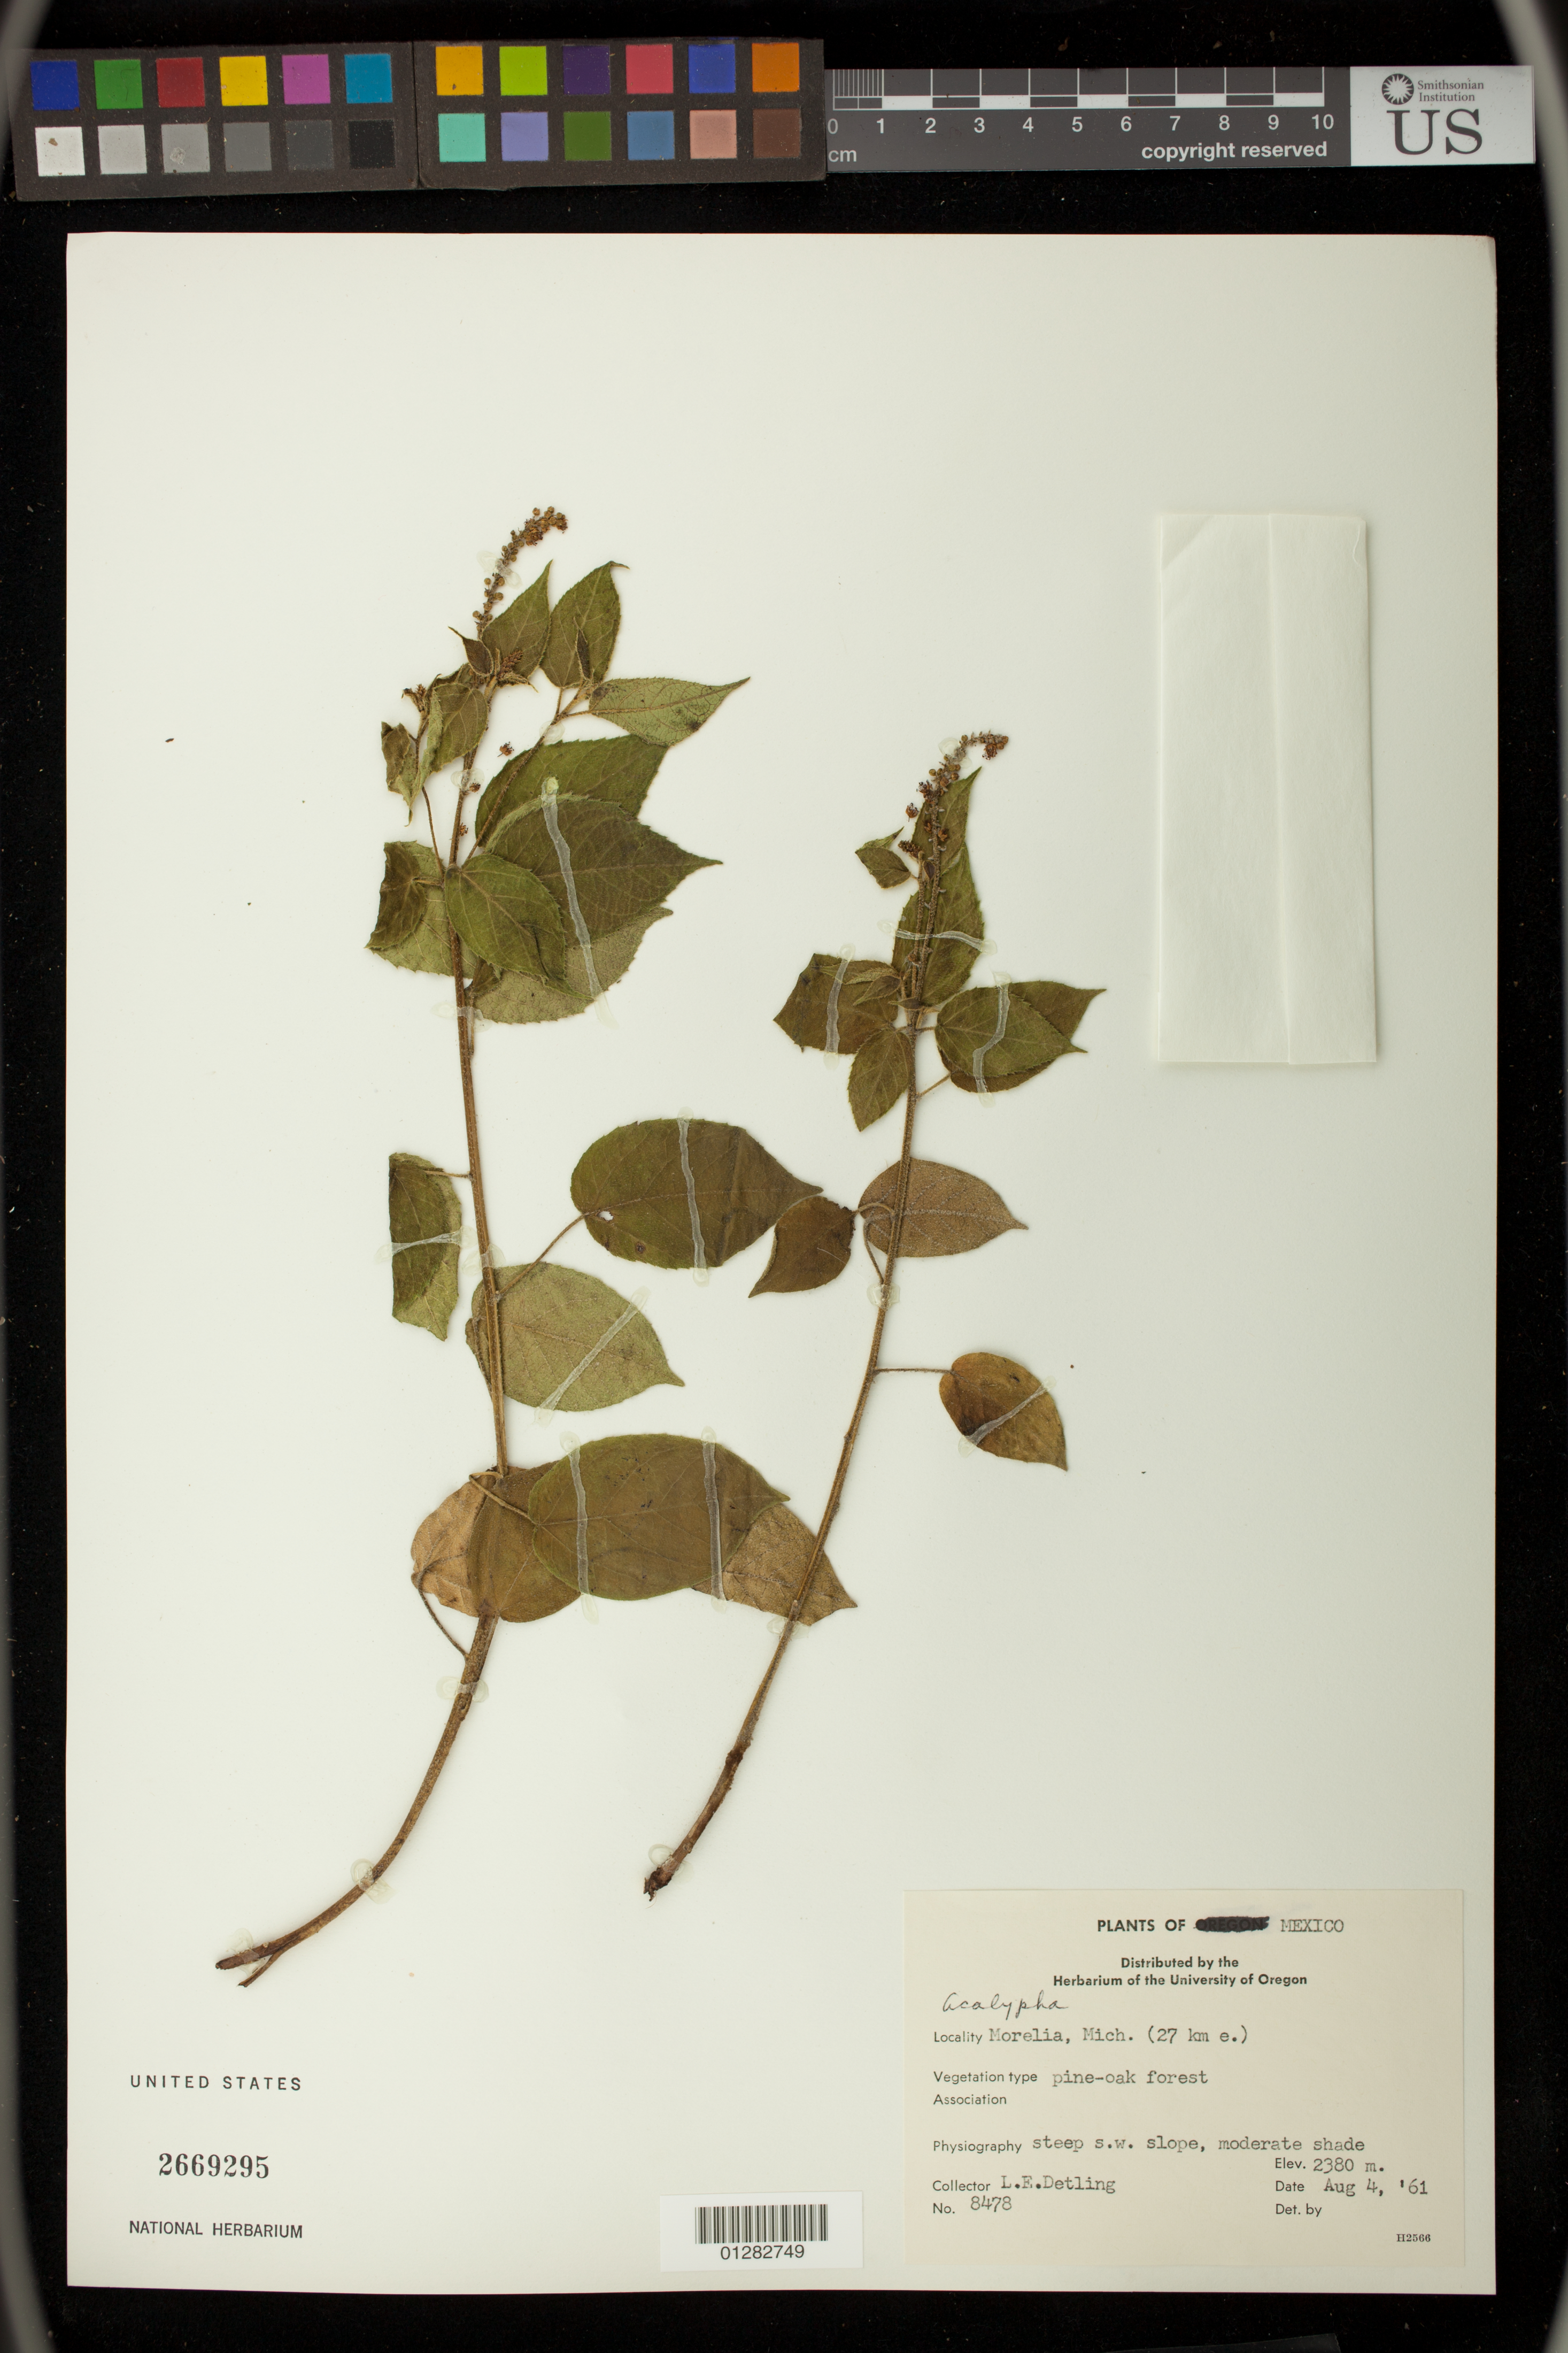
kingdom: Plantae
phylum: Tracheophyta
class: Magnoliopsida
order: Malpighiales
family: Euphorbiaceae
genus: Acalypha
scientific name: Acalypha sp.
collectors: L. E. Detling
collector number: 8478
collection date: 1961-08-04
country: Mexico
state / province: Michoacán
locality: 27 km e. of Morelia, steep s.w. slope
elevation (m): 725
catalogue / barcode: US 2669295